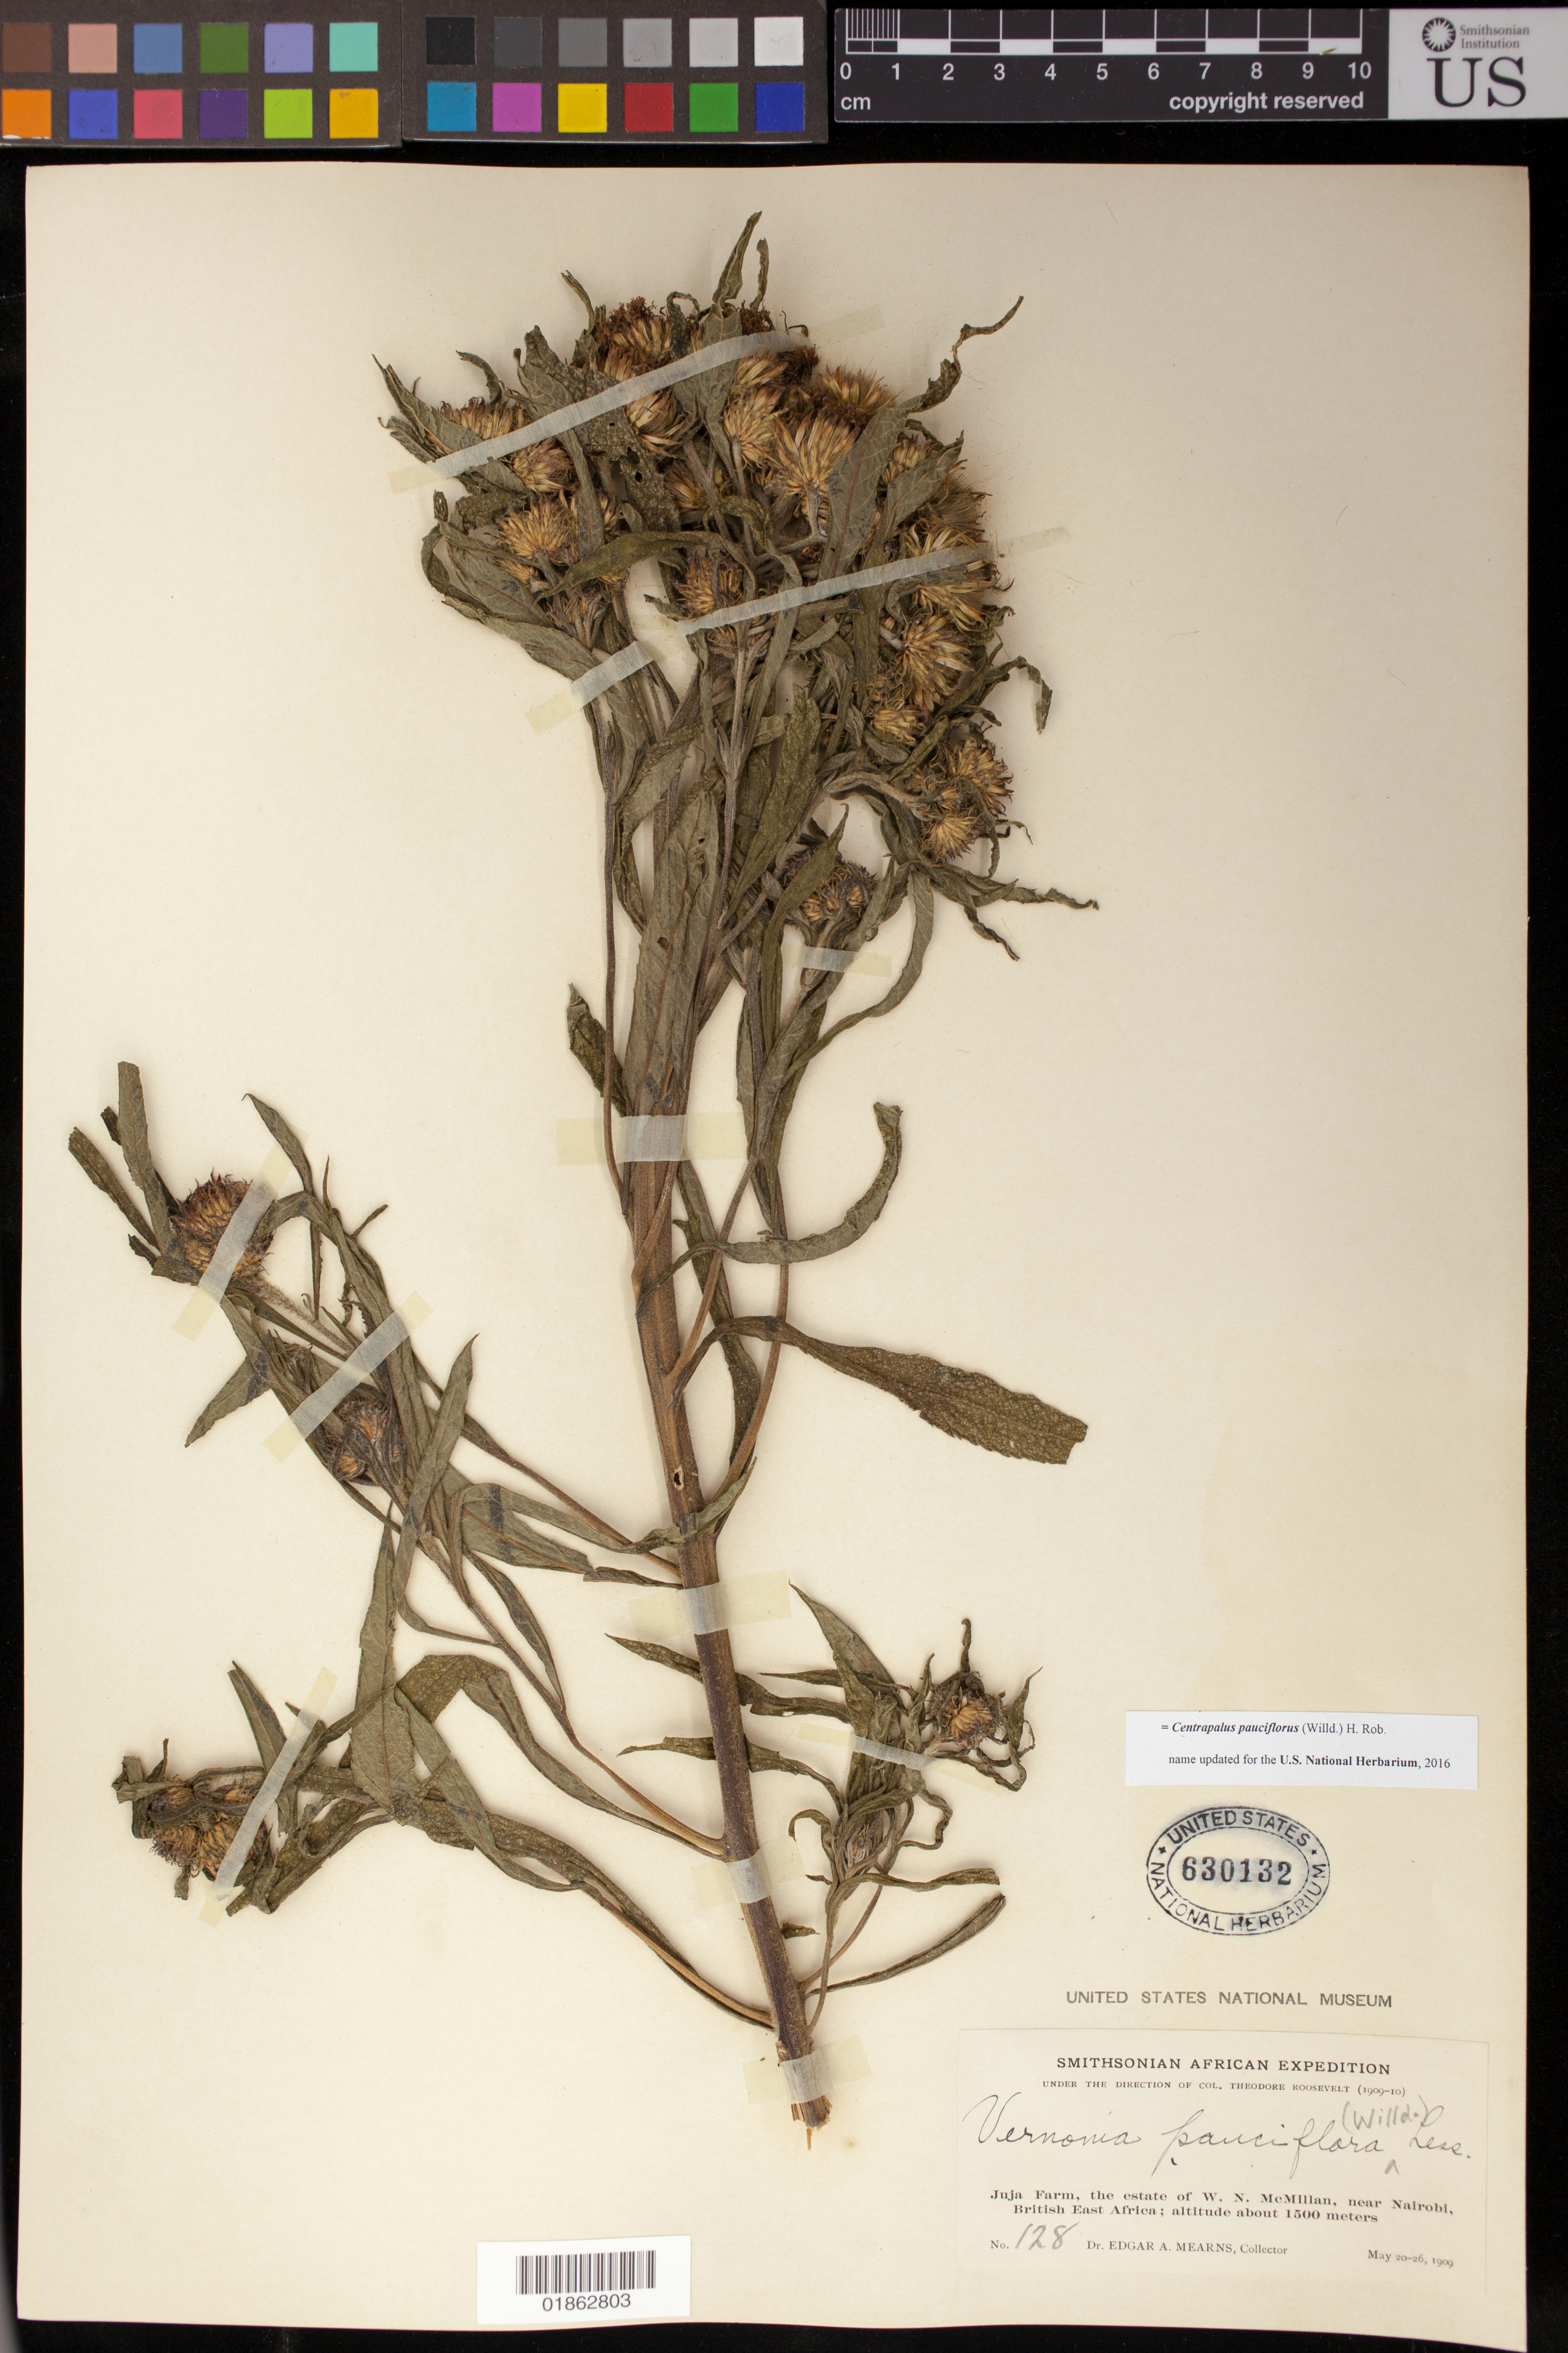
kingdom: Plantae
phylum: Tracheophyta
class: Magnoliopsida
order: Asterales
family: Asteraceae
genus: Centrapalus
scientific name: Centrapalus pauciflorus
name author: (Willd.) H. Rob.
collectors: E. A. Mearns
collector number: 128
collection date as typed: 20 May 1909 to 26 May 1909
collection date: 1909-05-20/1909-05-26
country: Kenya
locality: Juja Farm, the estate of W.N. McMillan, near Nairobi.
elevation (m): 1500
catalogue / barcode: US 630132